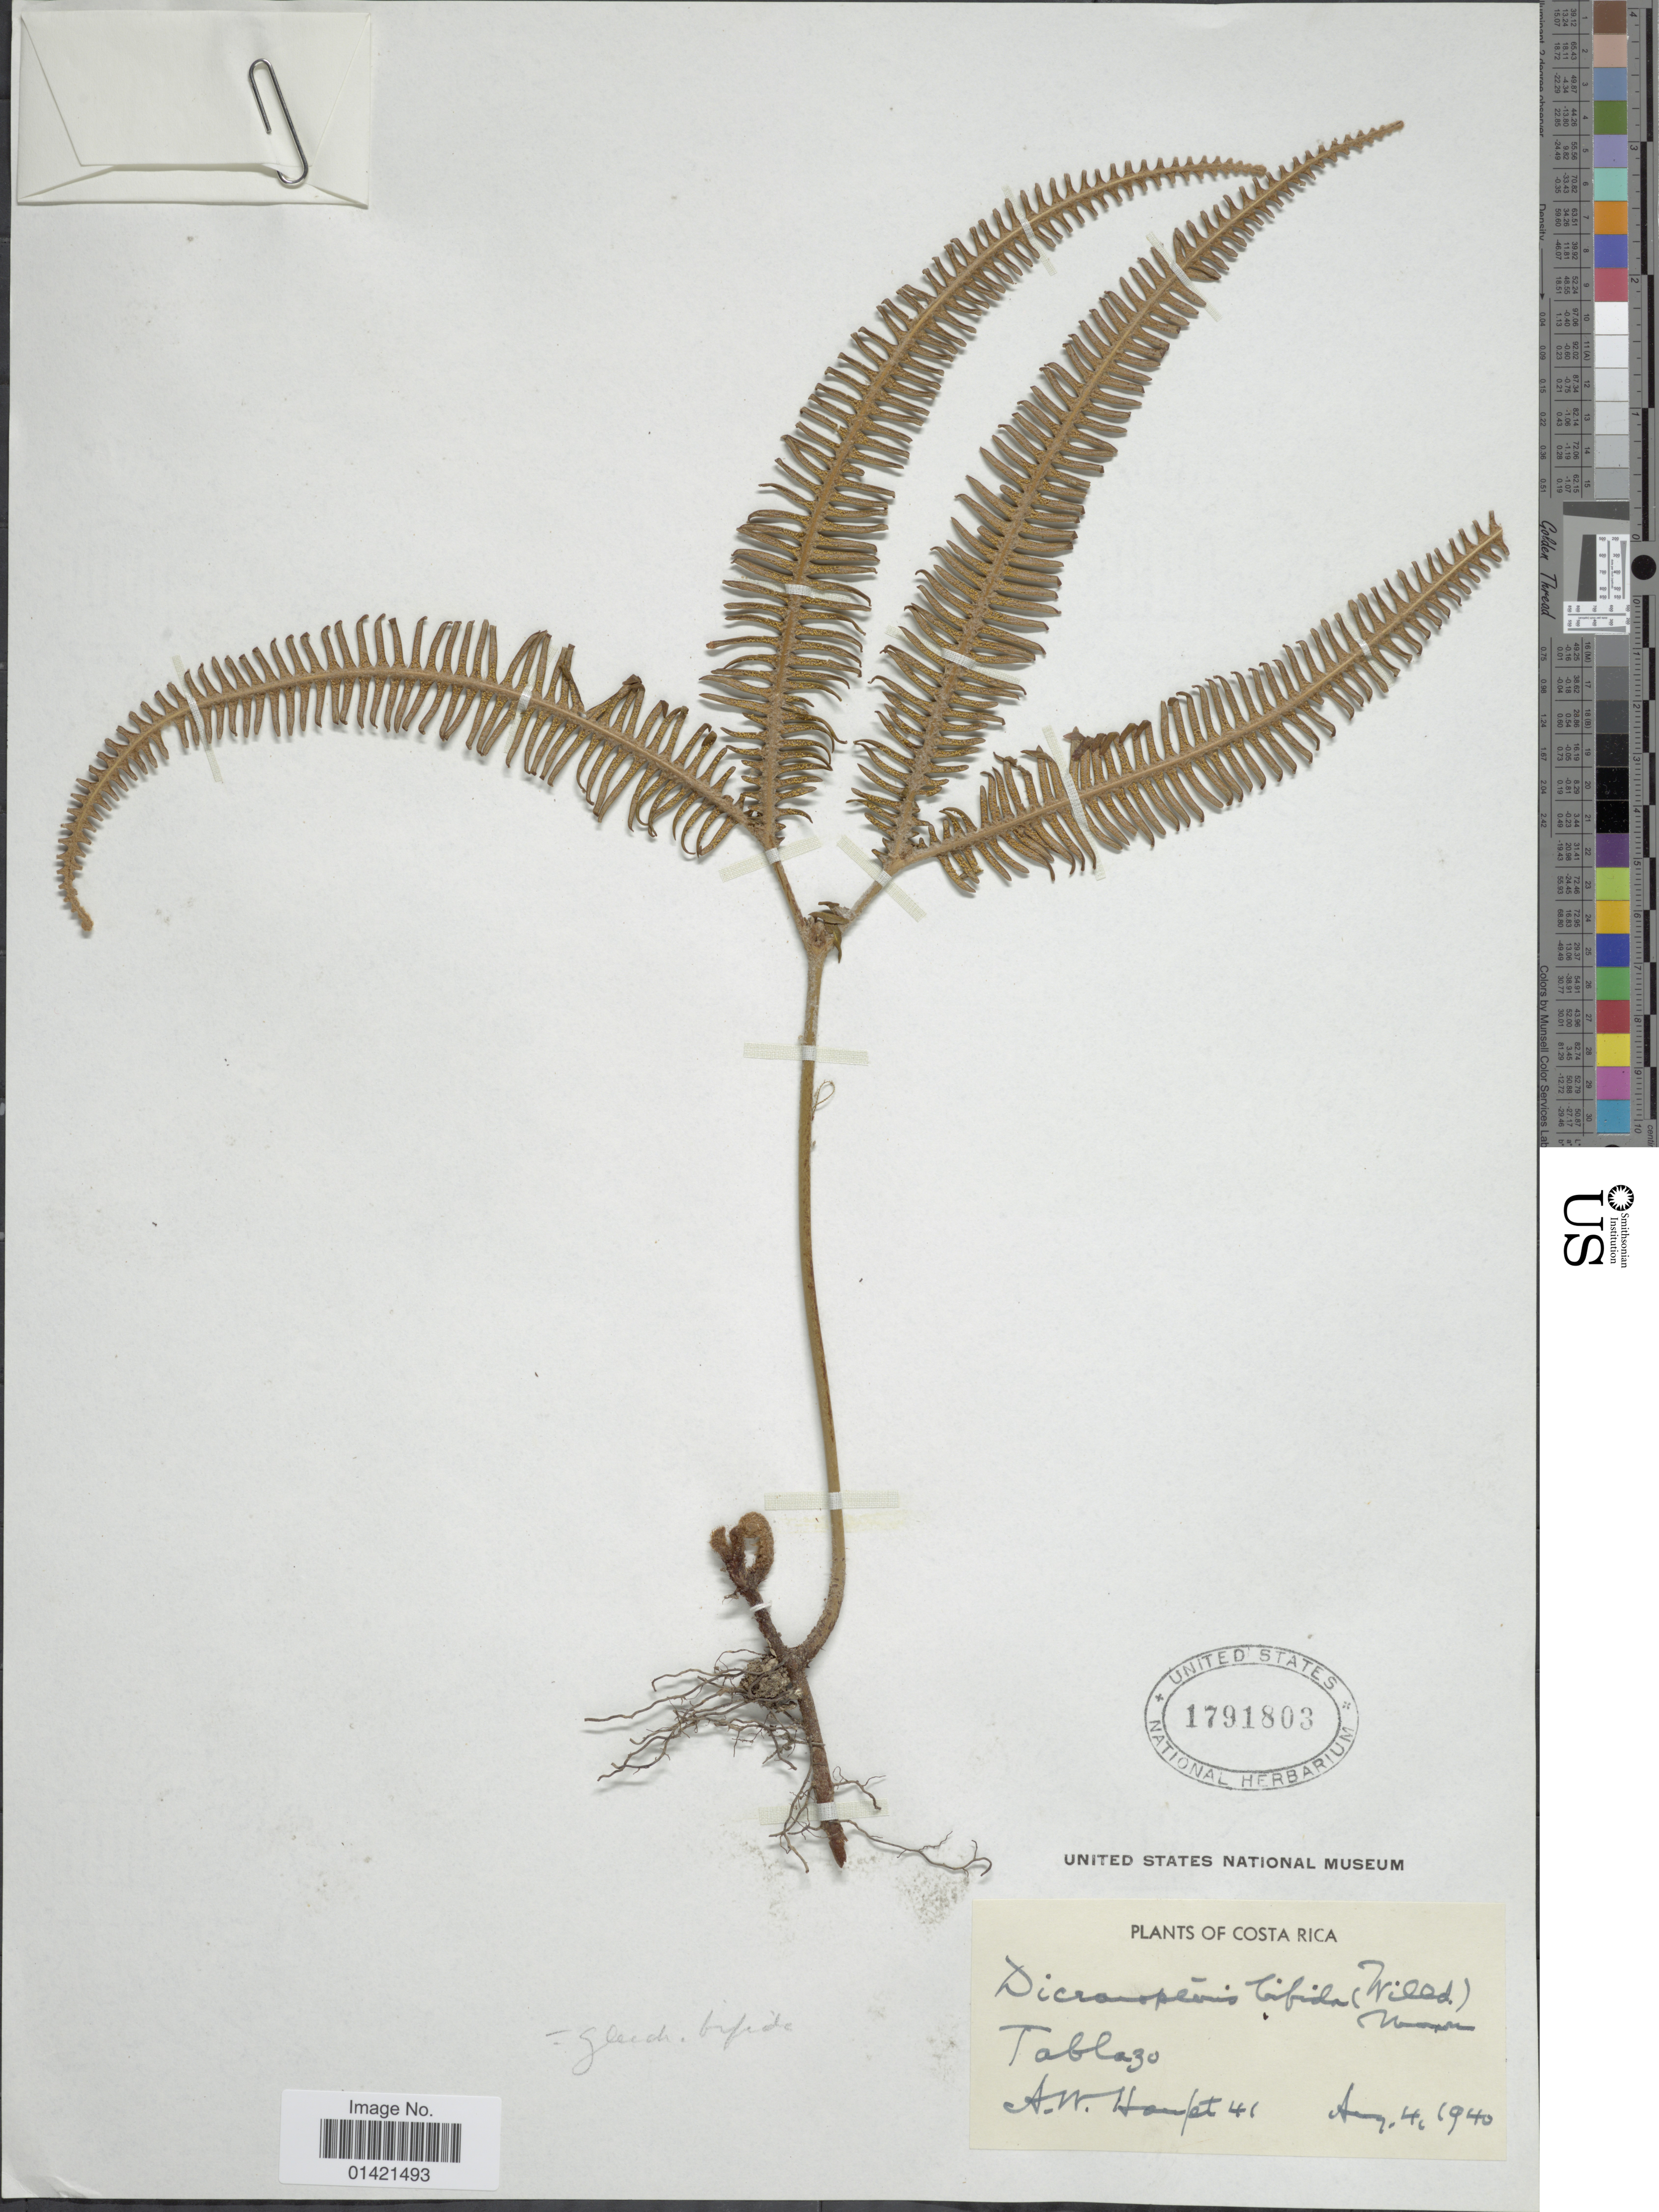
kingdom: Plantae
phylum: Tracheophyta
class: Polypodiopsida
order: Gleicheniales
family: Gleicheniaceae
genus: Sticherus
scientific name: Sticherus bifidus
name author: (Willd.) Ching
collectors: A. Haufet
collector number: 41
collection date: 1940-08-04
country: Costa Rica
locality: Tablazo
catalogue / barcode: US 1791803